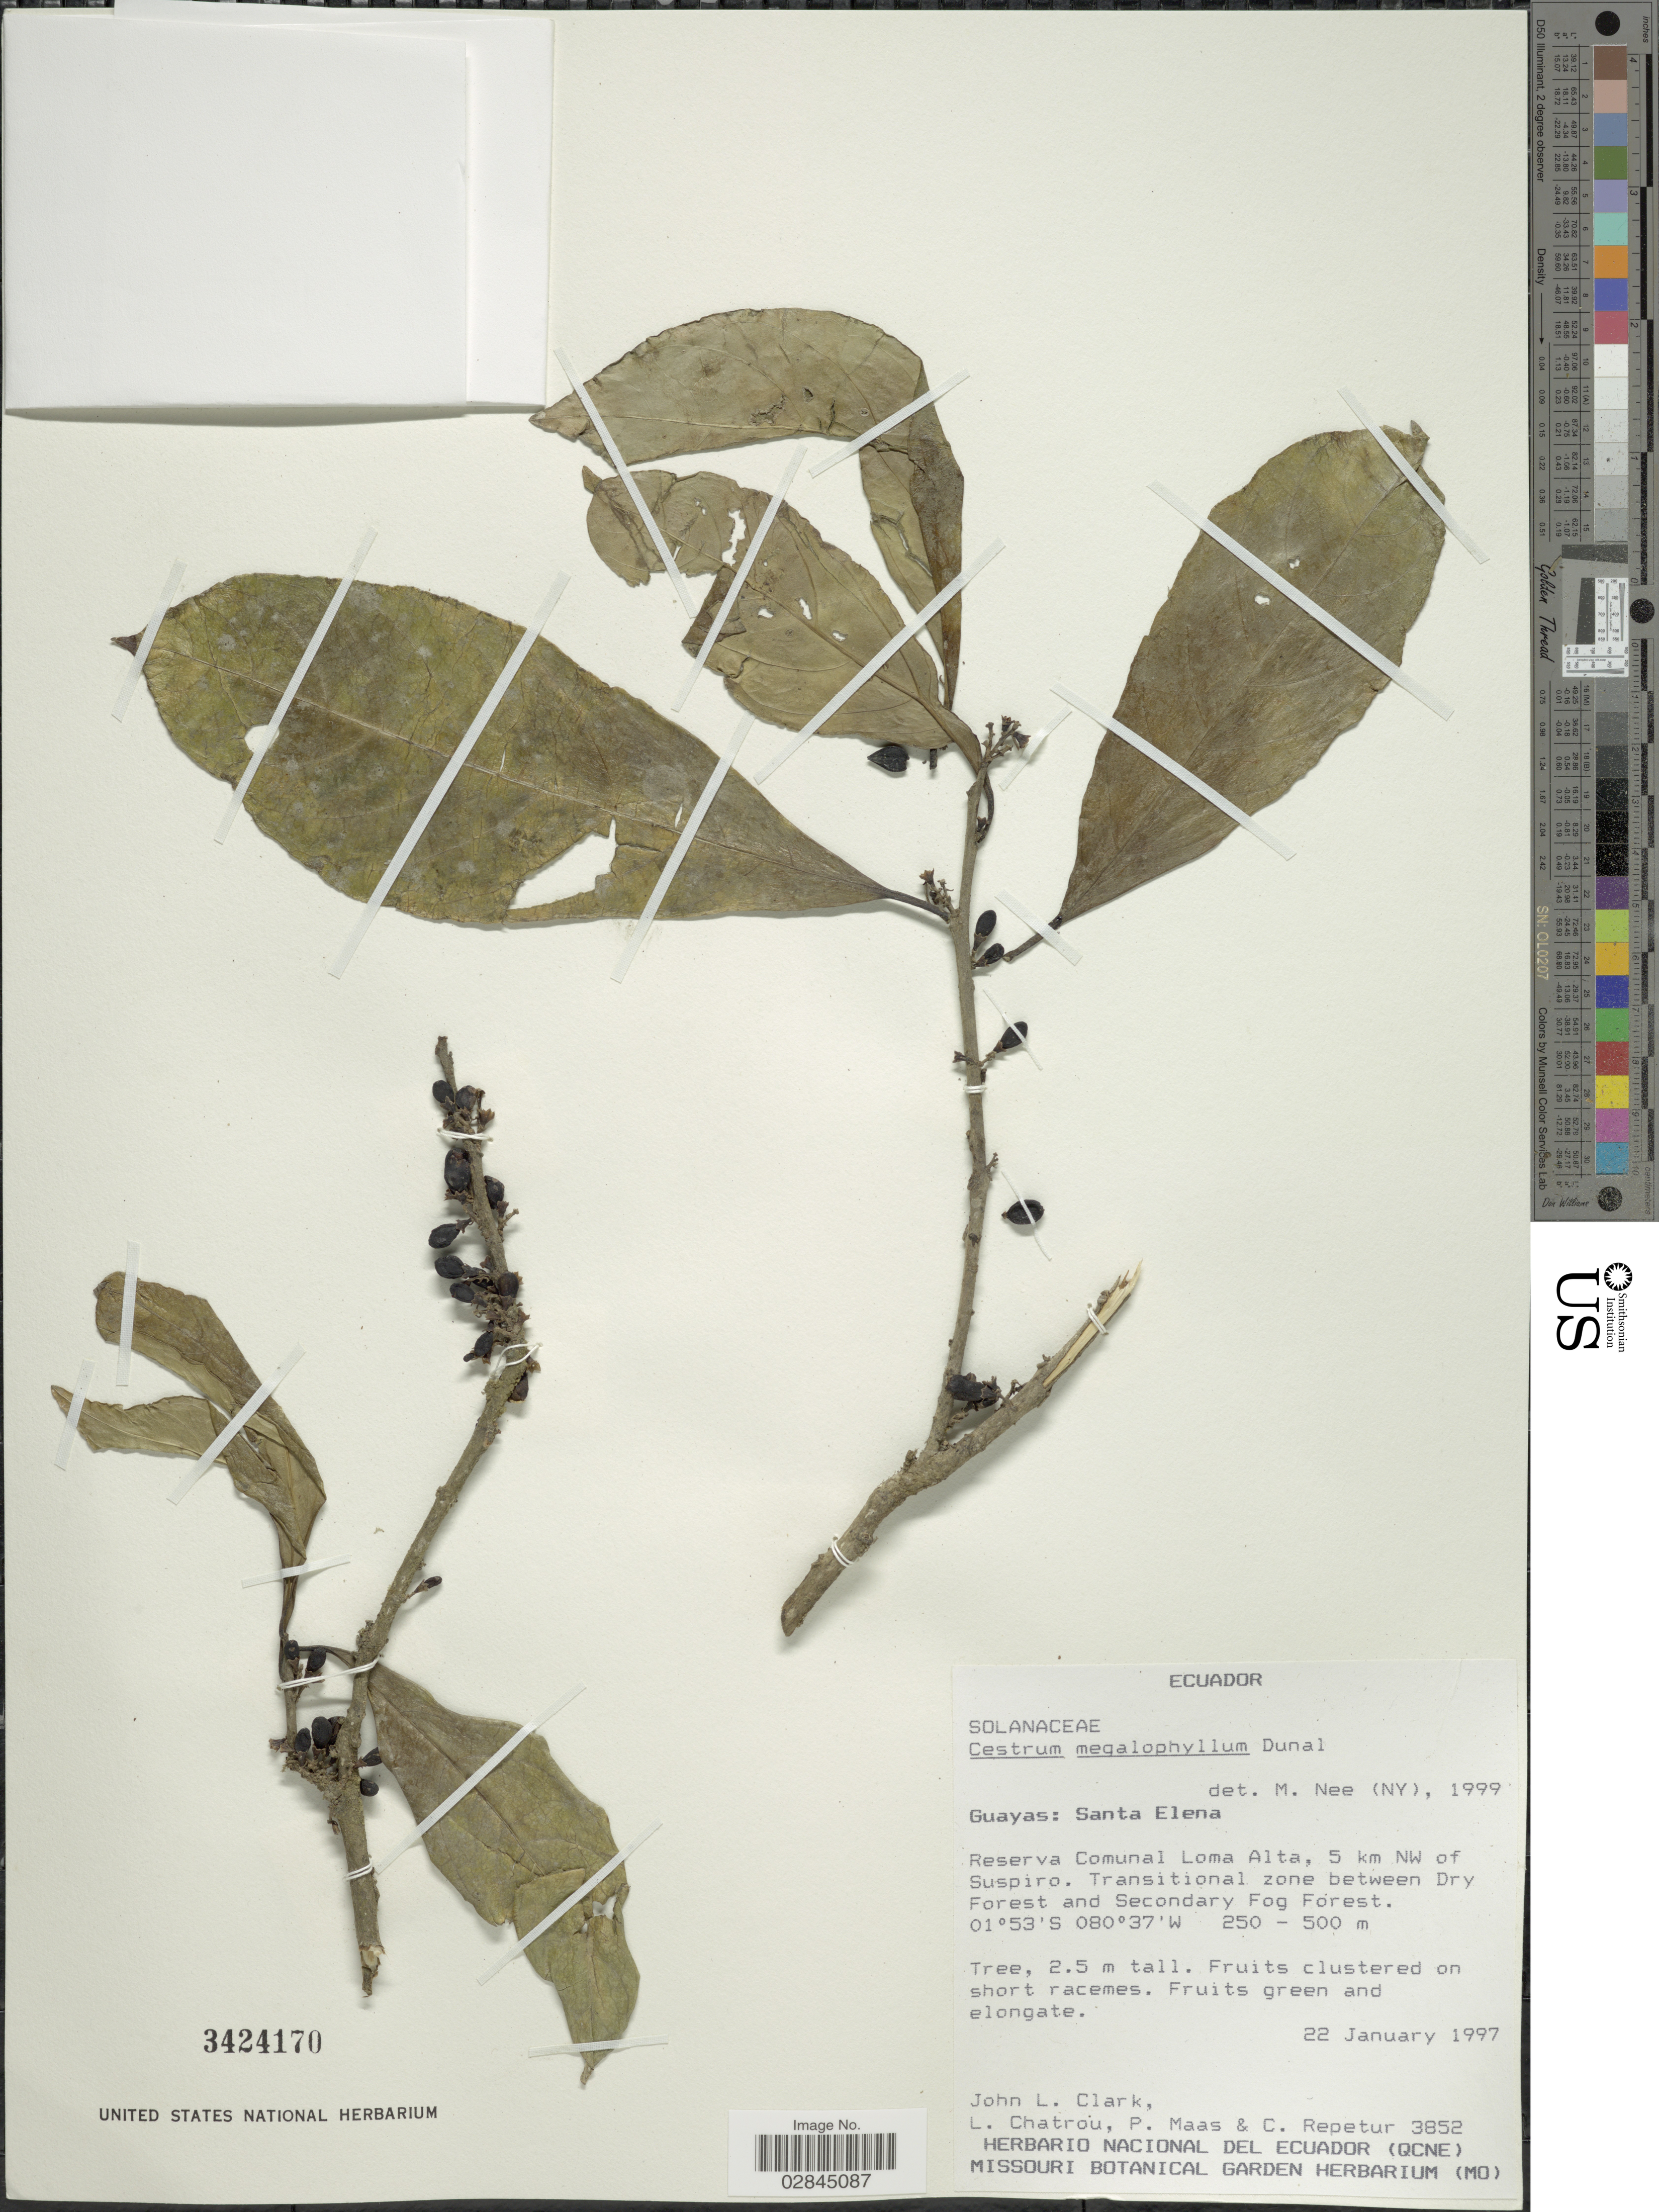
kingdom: Plantae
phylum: Tracheophyta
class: Magnoliopsida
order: Solanales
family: Solanaceae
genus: Cestrum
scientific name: Cestrum schlechtendahlii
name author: G. Don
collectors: J. L. Clark, L. W. Chatrou, P. Maas & C. Repetur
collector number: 3852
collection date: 1997-01-22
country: Ecuador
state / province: Guayas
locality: Santa Elena. Reserva Comunal Loma Alta, 5 km NW of Suspiro. Transitional zone between Dry Forest and Secondary Fog Forest.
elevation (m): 250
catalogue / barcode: US 3424170